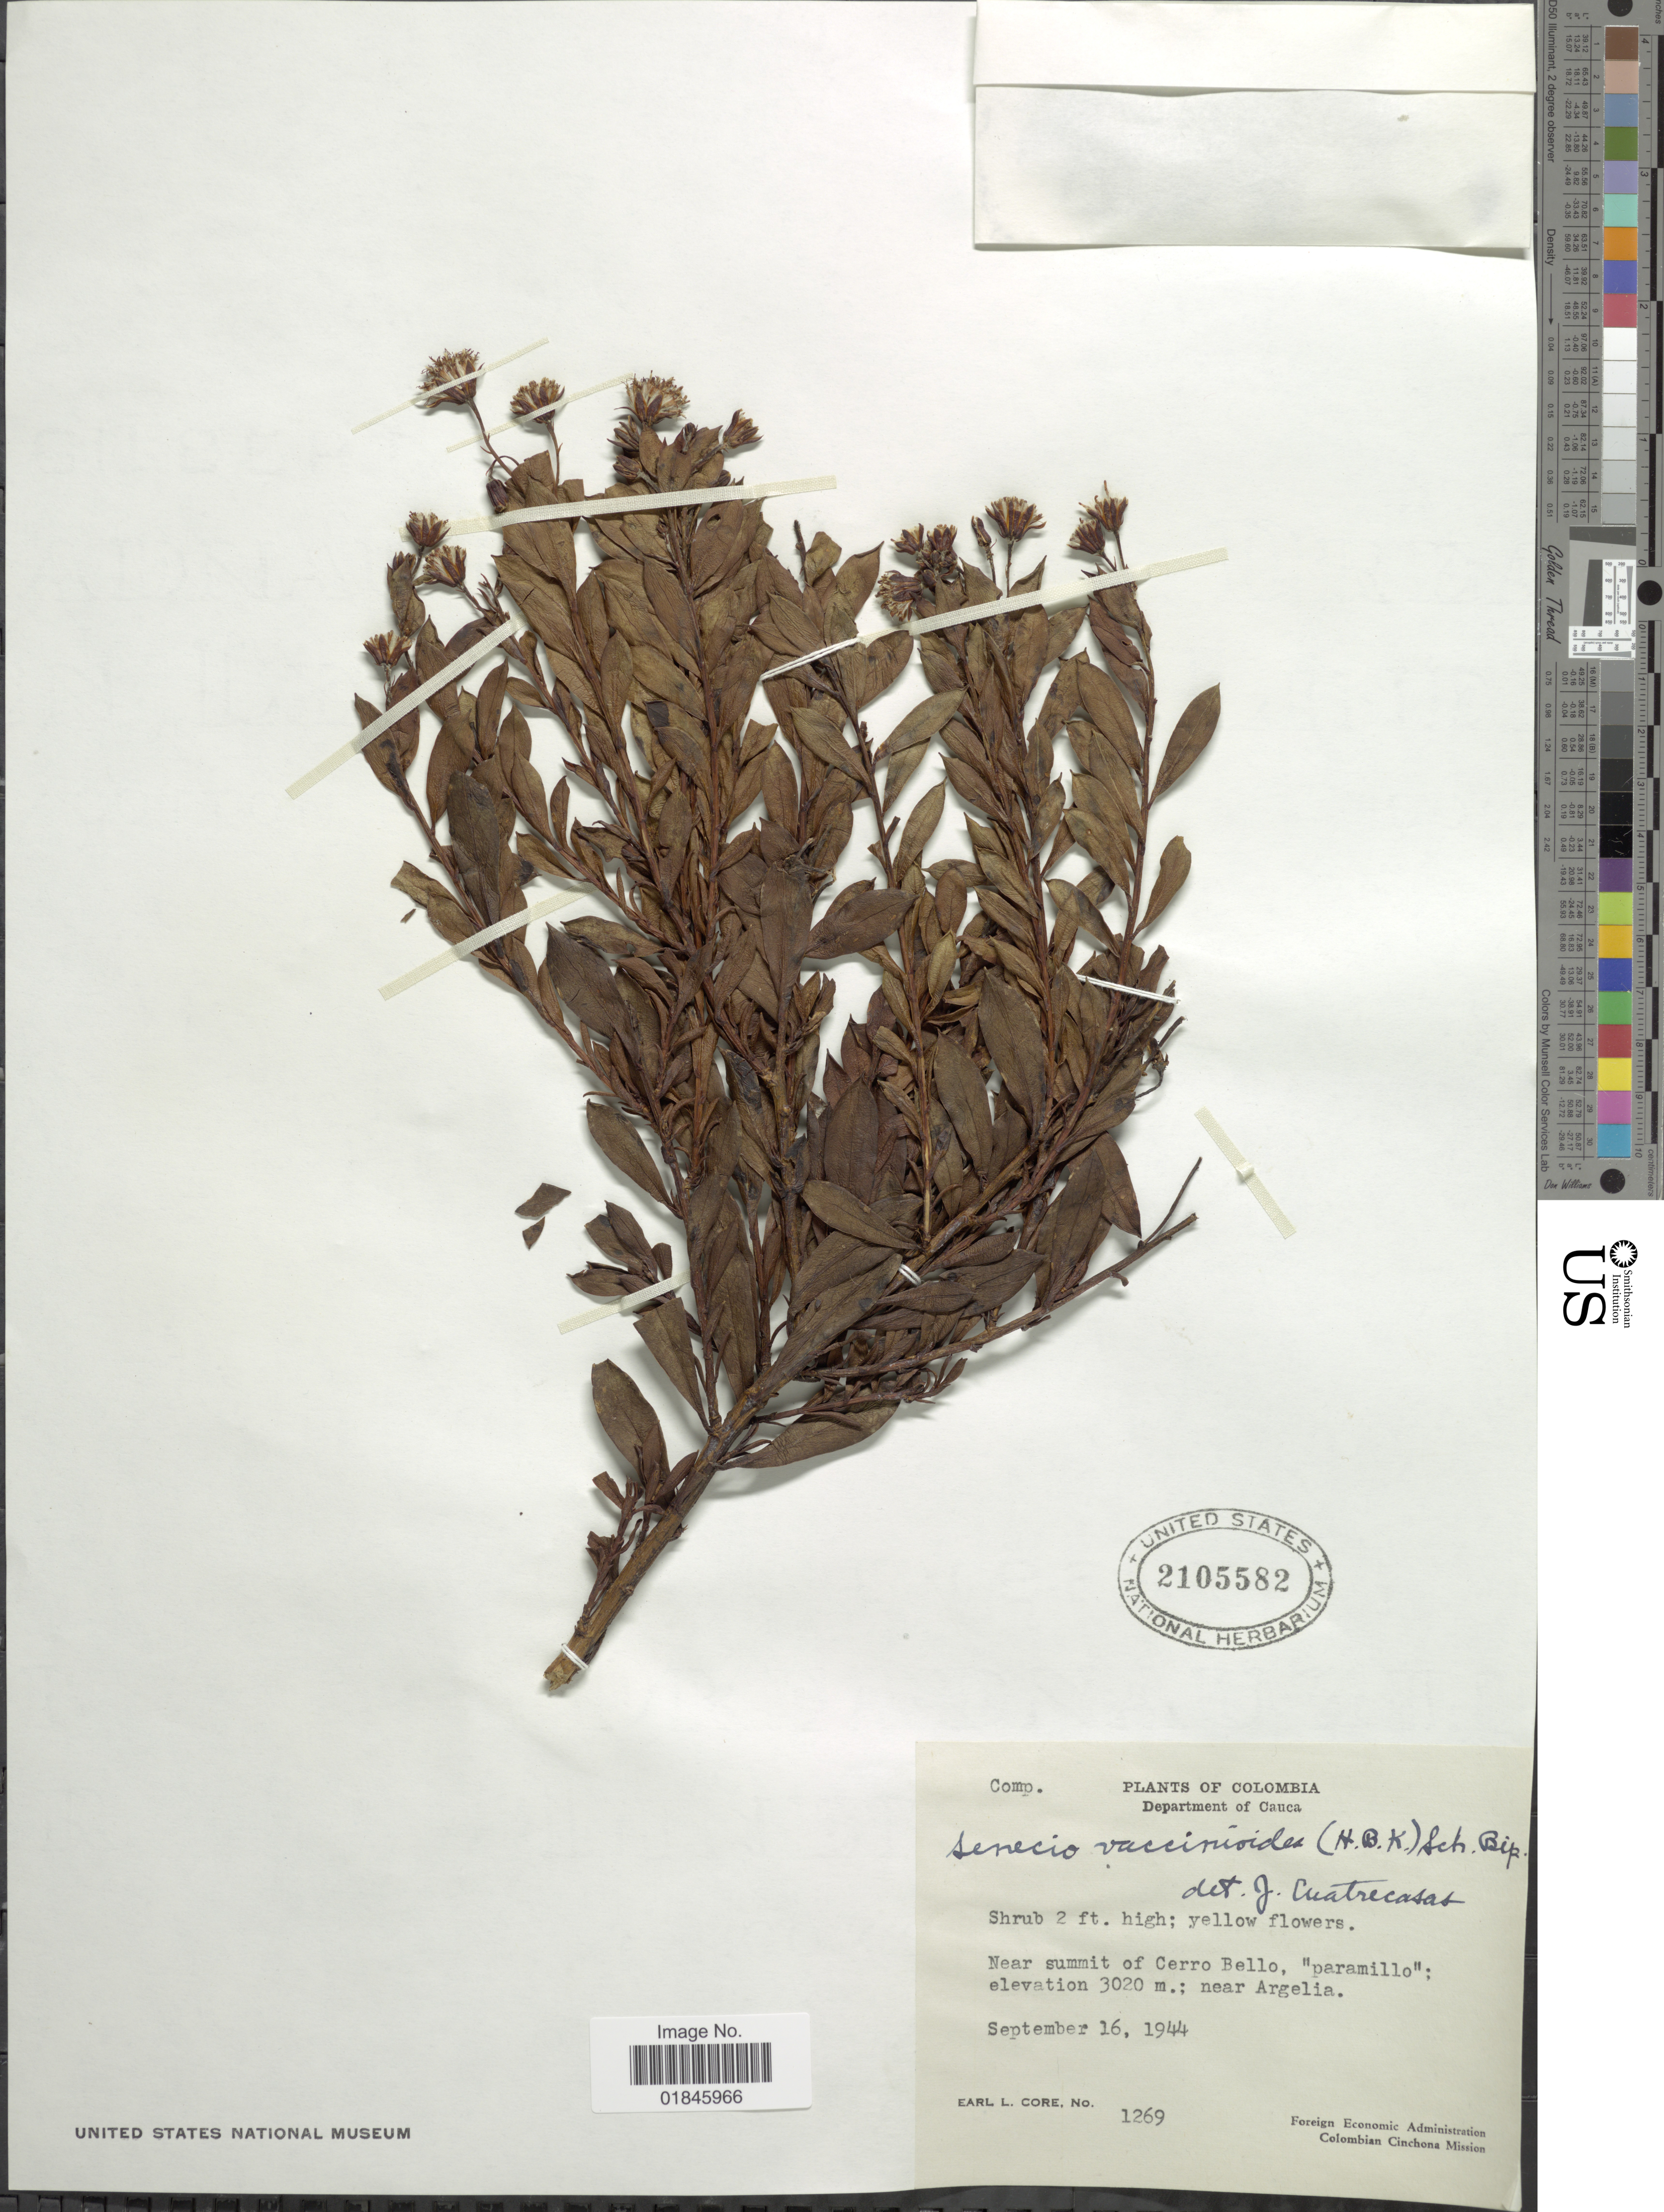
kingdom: Plantae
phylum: Tracheophyta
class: Magnoliopsida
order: Asterales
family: Asteraceae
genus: Pentacalia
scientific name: Pentacalia vaccinioides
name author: (Kunth) Cuatrec.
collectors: E. L. Core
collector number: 1269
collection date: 1944-09-16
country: Colombia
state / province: Cauca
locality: Department of Cauca. Near summit of Cerro Bello; near Argelia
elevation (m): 3020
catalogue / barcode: US 2105582